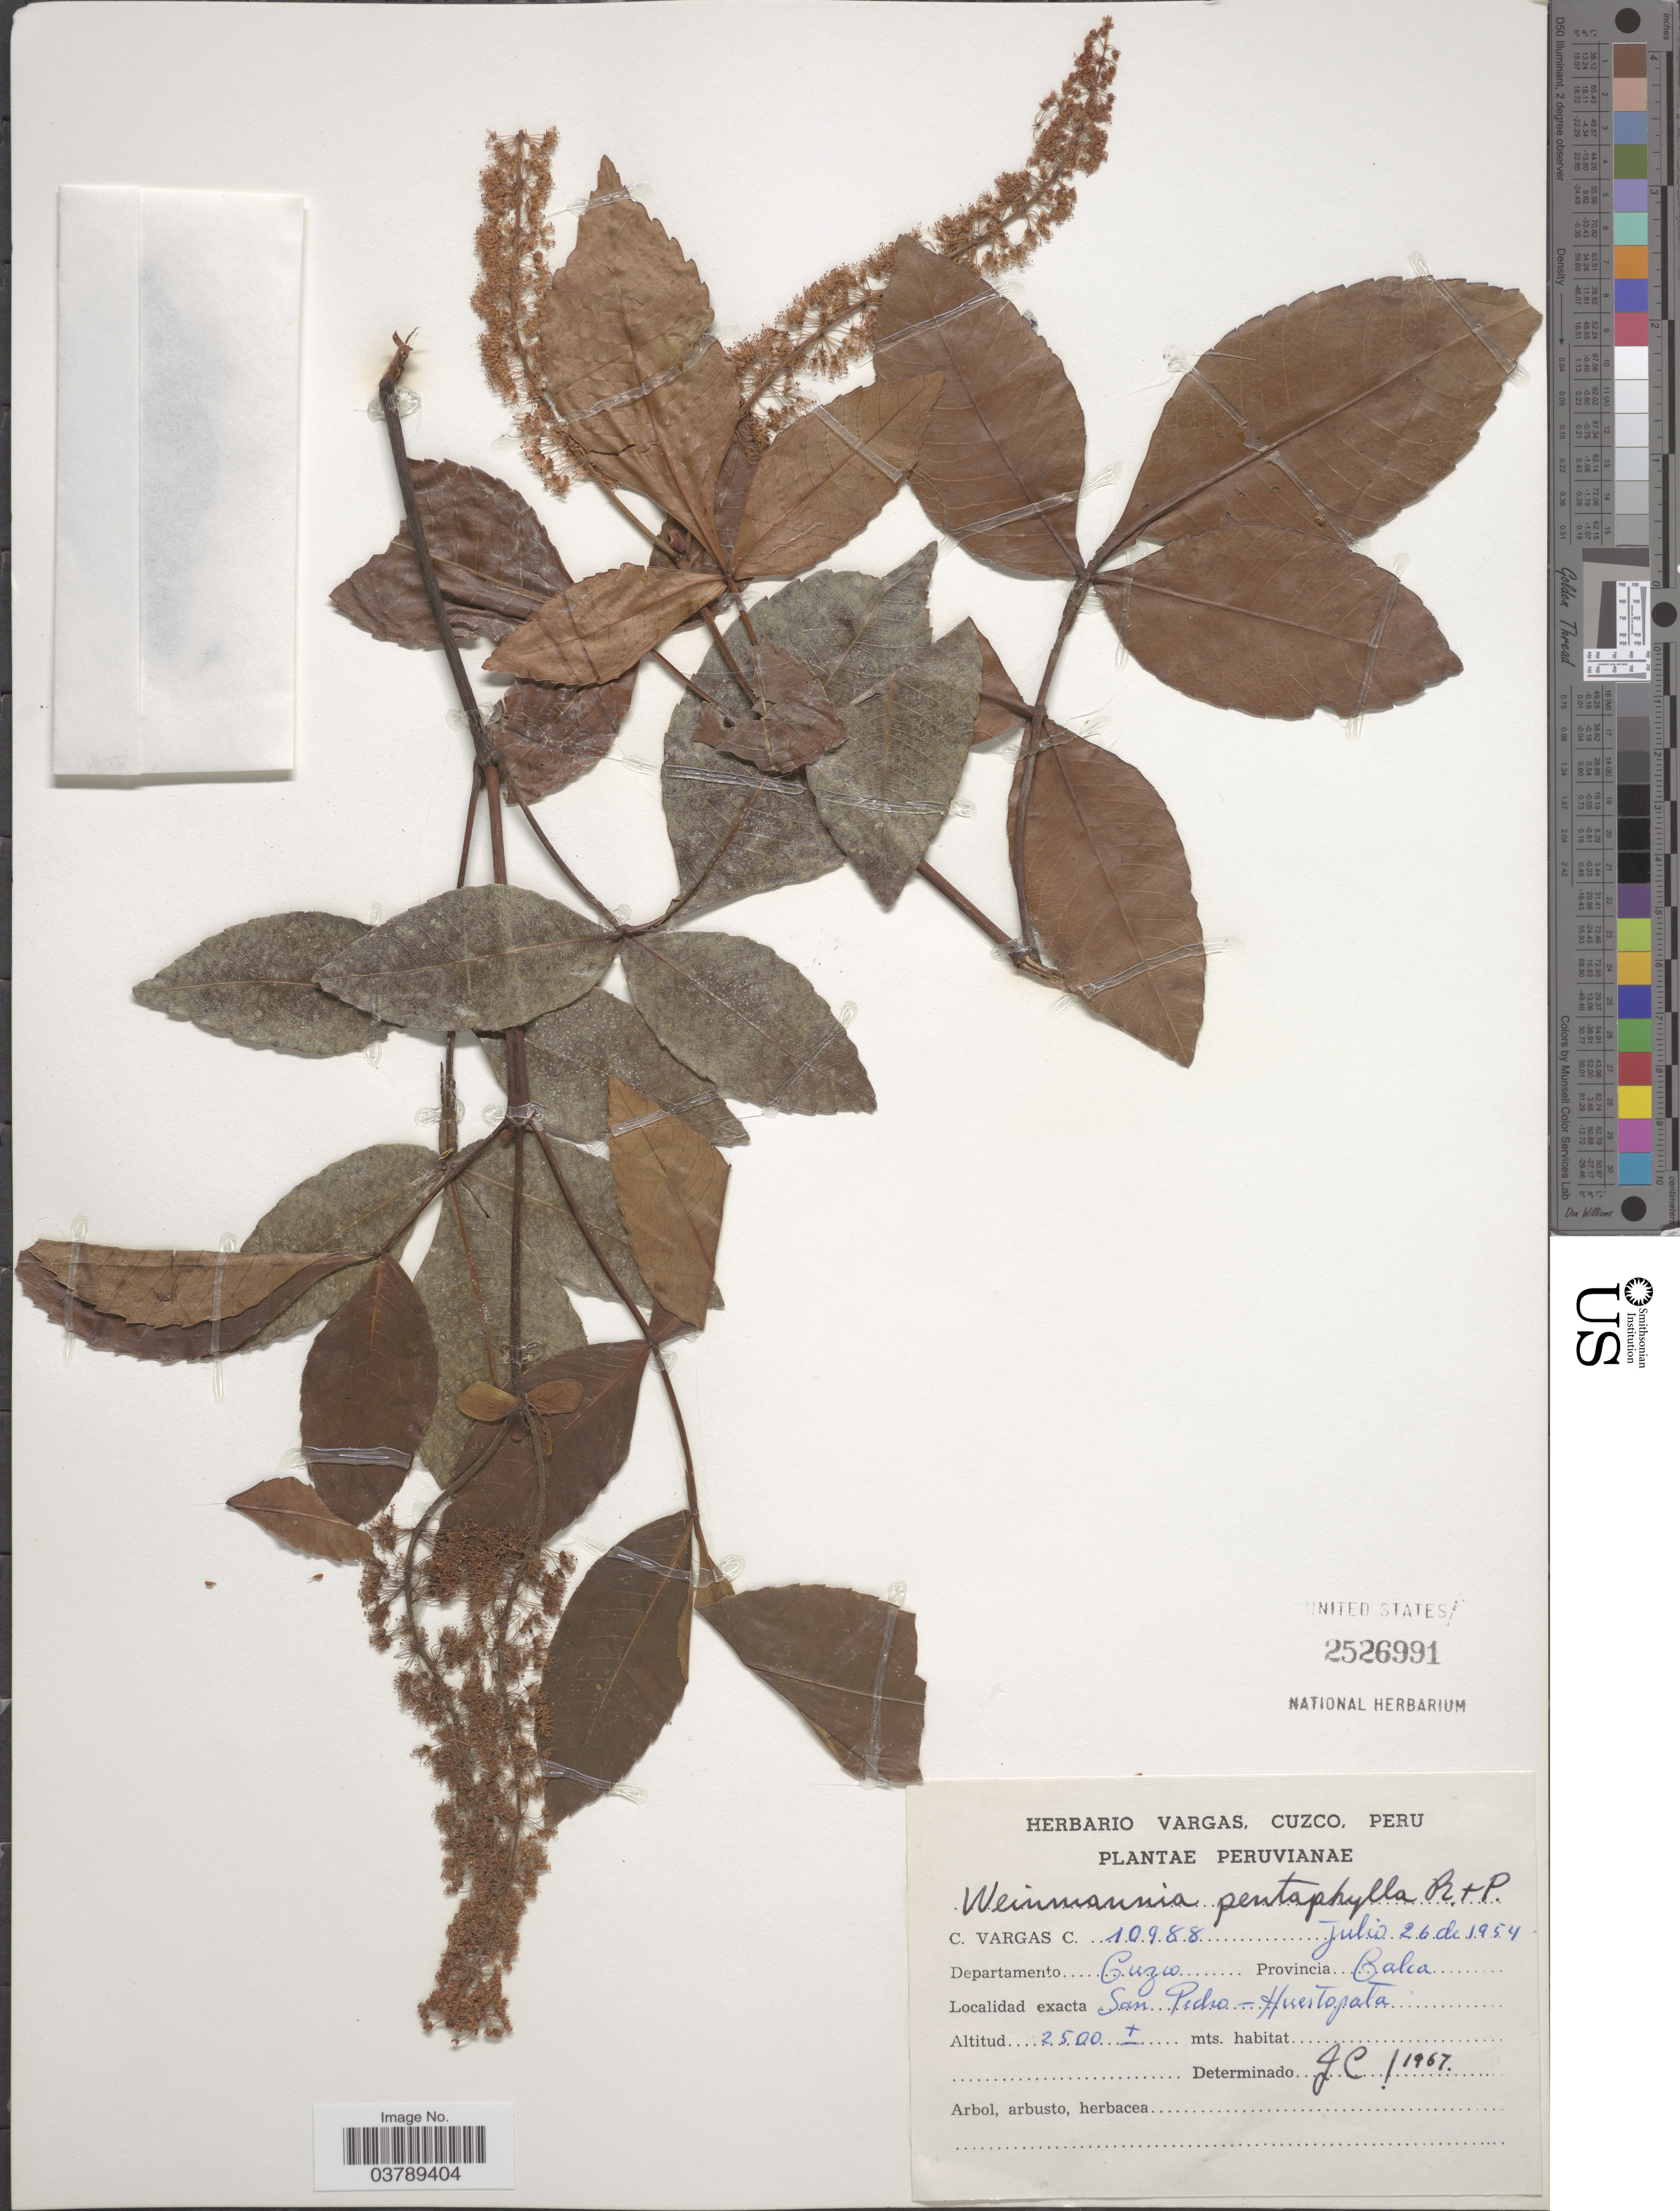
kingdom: Plantae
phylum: Tracheophyta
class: Magnoliopsida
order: Oxalidales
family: Cunoniaceae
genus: Weinmannia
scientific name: Weinmannia pentaphylla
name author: Ruiz & Pav.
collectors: C. Vargas Calderón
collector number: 10988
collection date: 1954-07-26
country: Peru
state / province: Cusco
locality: Departamento Cuzo, Provincia Calca. San Pedro-Huertopata.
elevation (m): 2500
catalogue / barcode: US 2526991